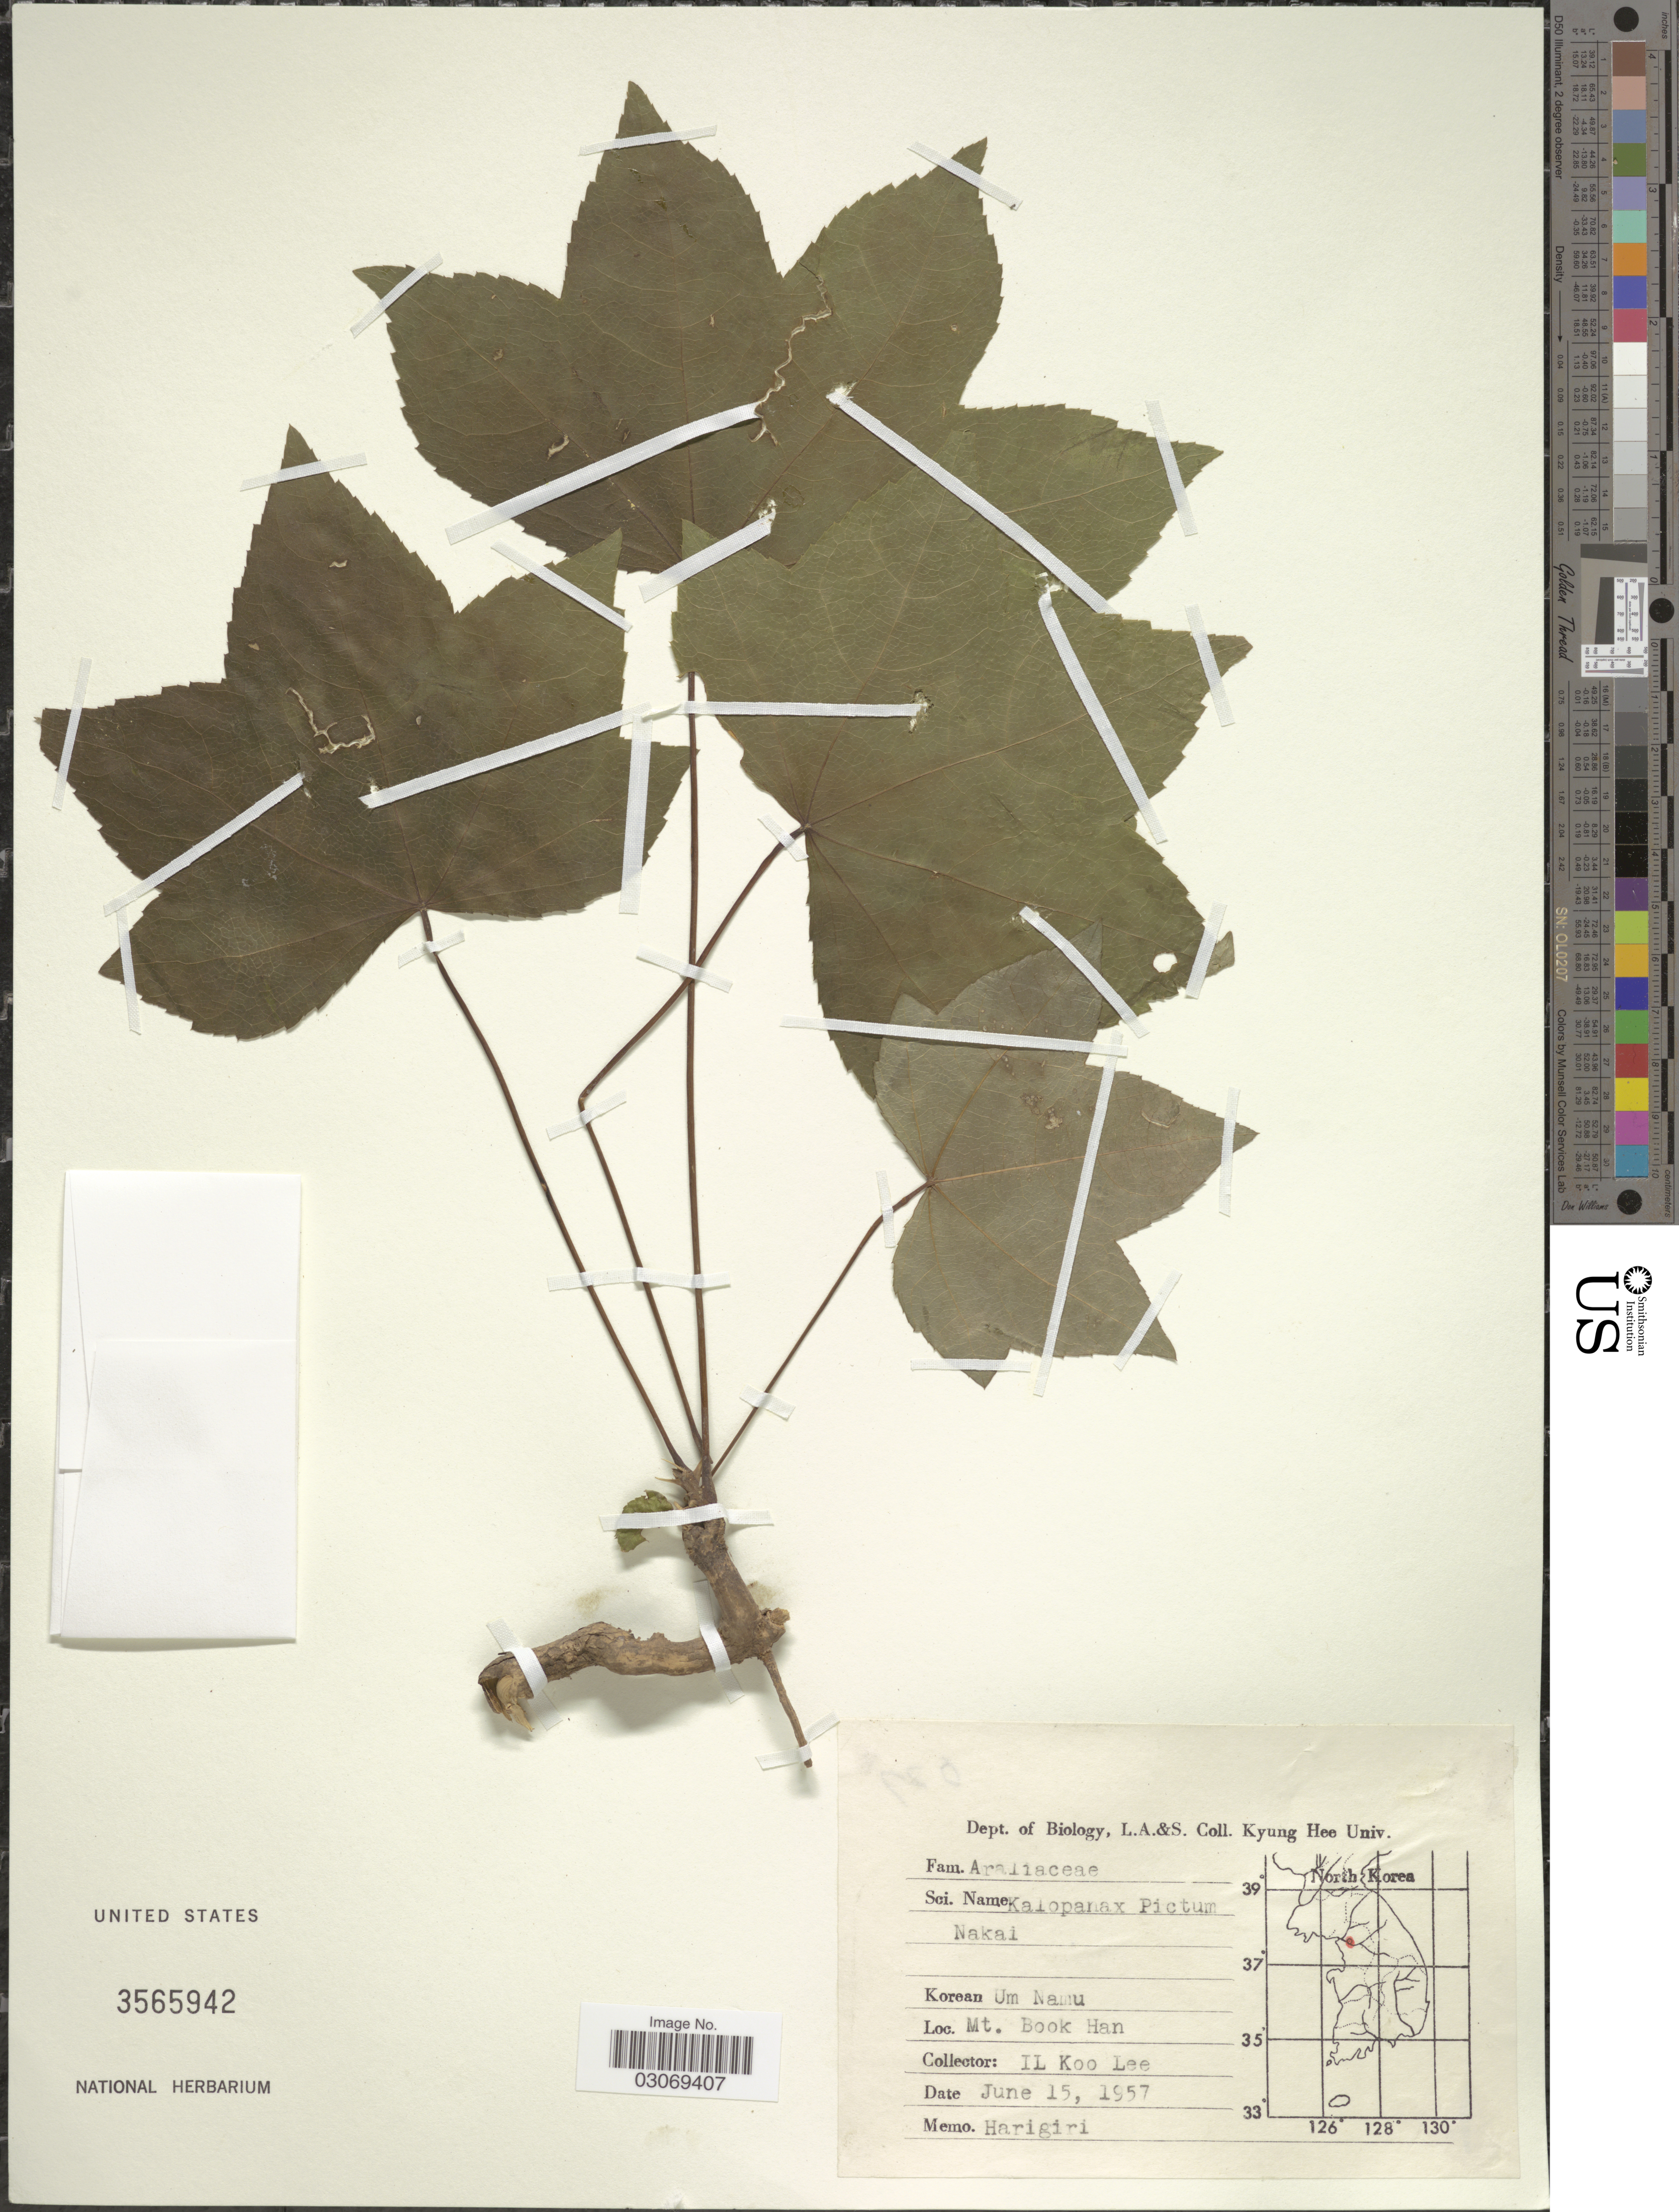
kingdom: Plantae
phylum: Tracheophyta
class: Magnoliopsida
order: Apiales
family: Araliaceae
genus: Kalopanax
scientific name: Kalopanax pictus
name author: (Thunb.) Nakai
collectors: I. K. Lee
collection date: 1957-06-15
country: South Korea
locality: Mt. Book Han.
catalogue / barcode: US 3565942